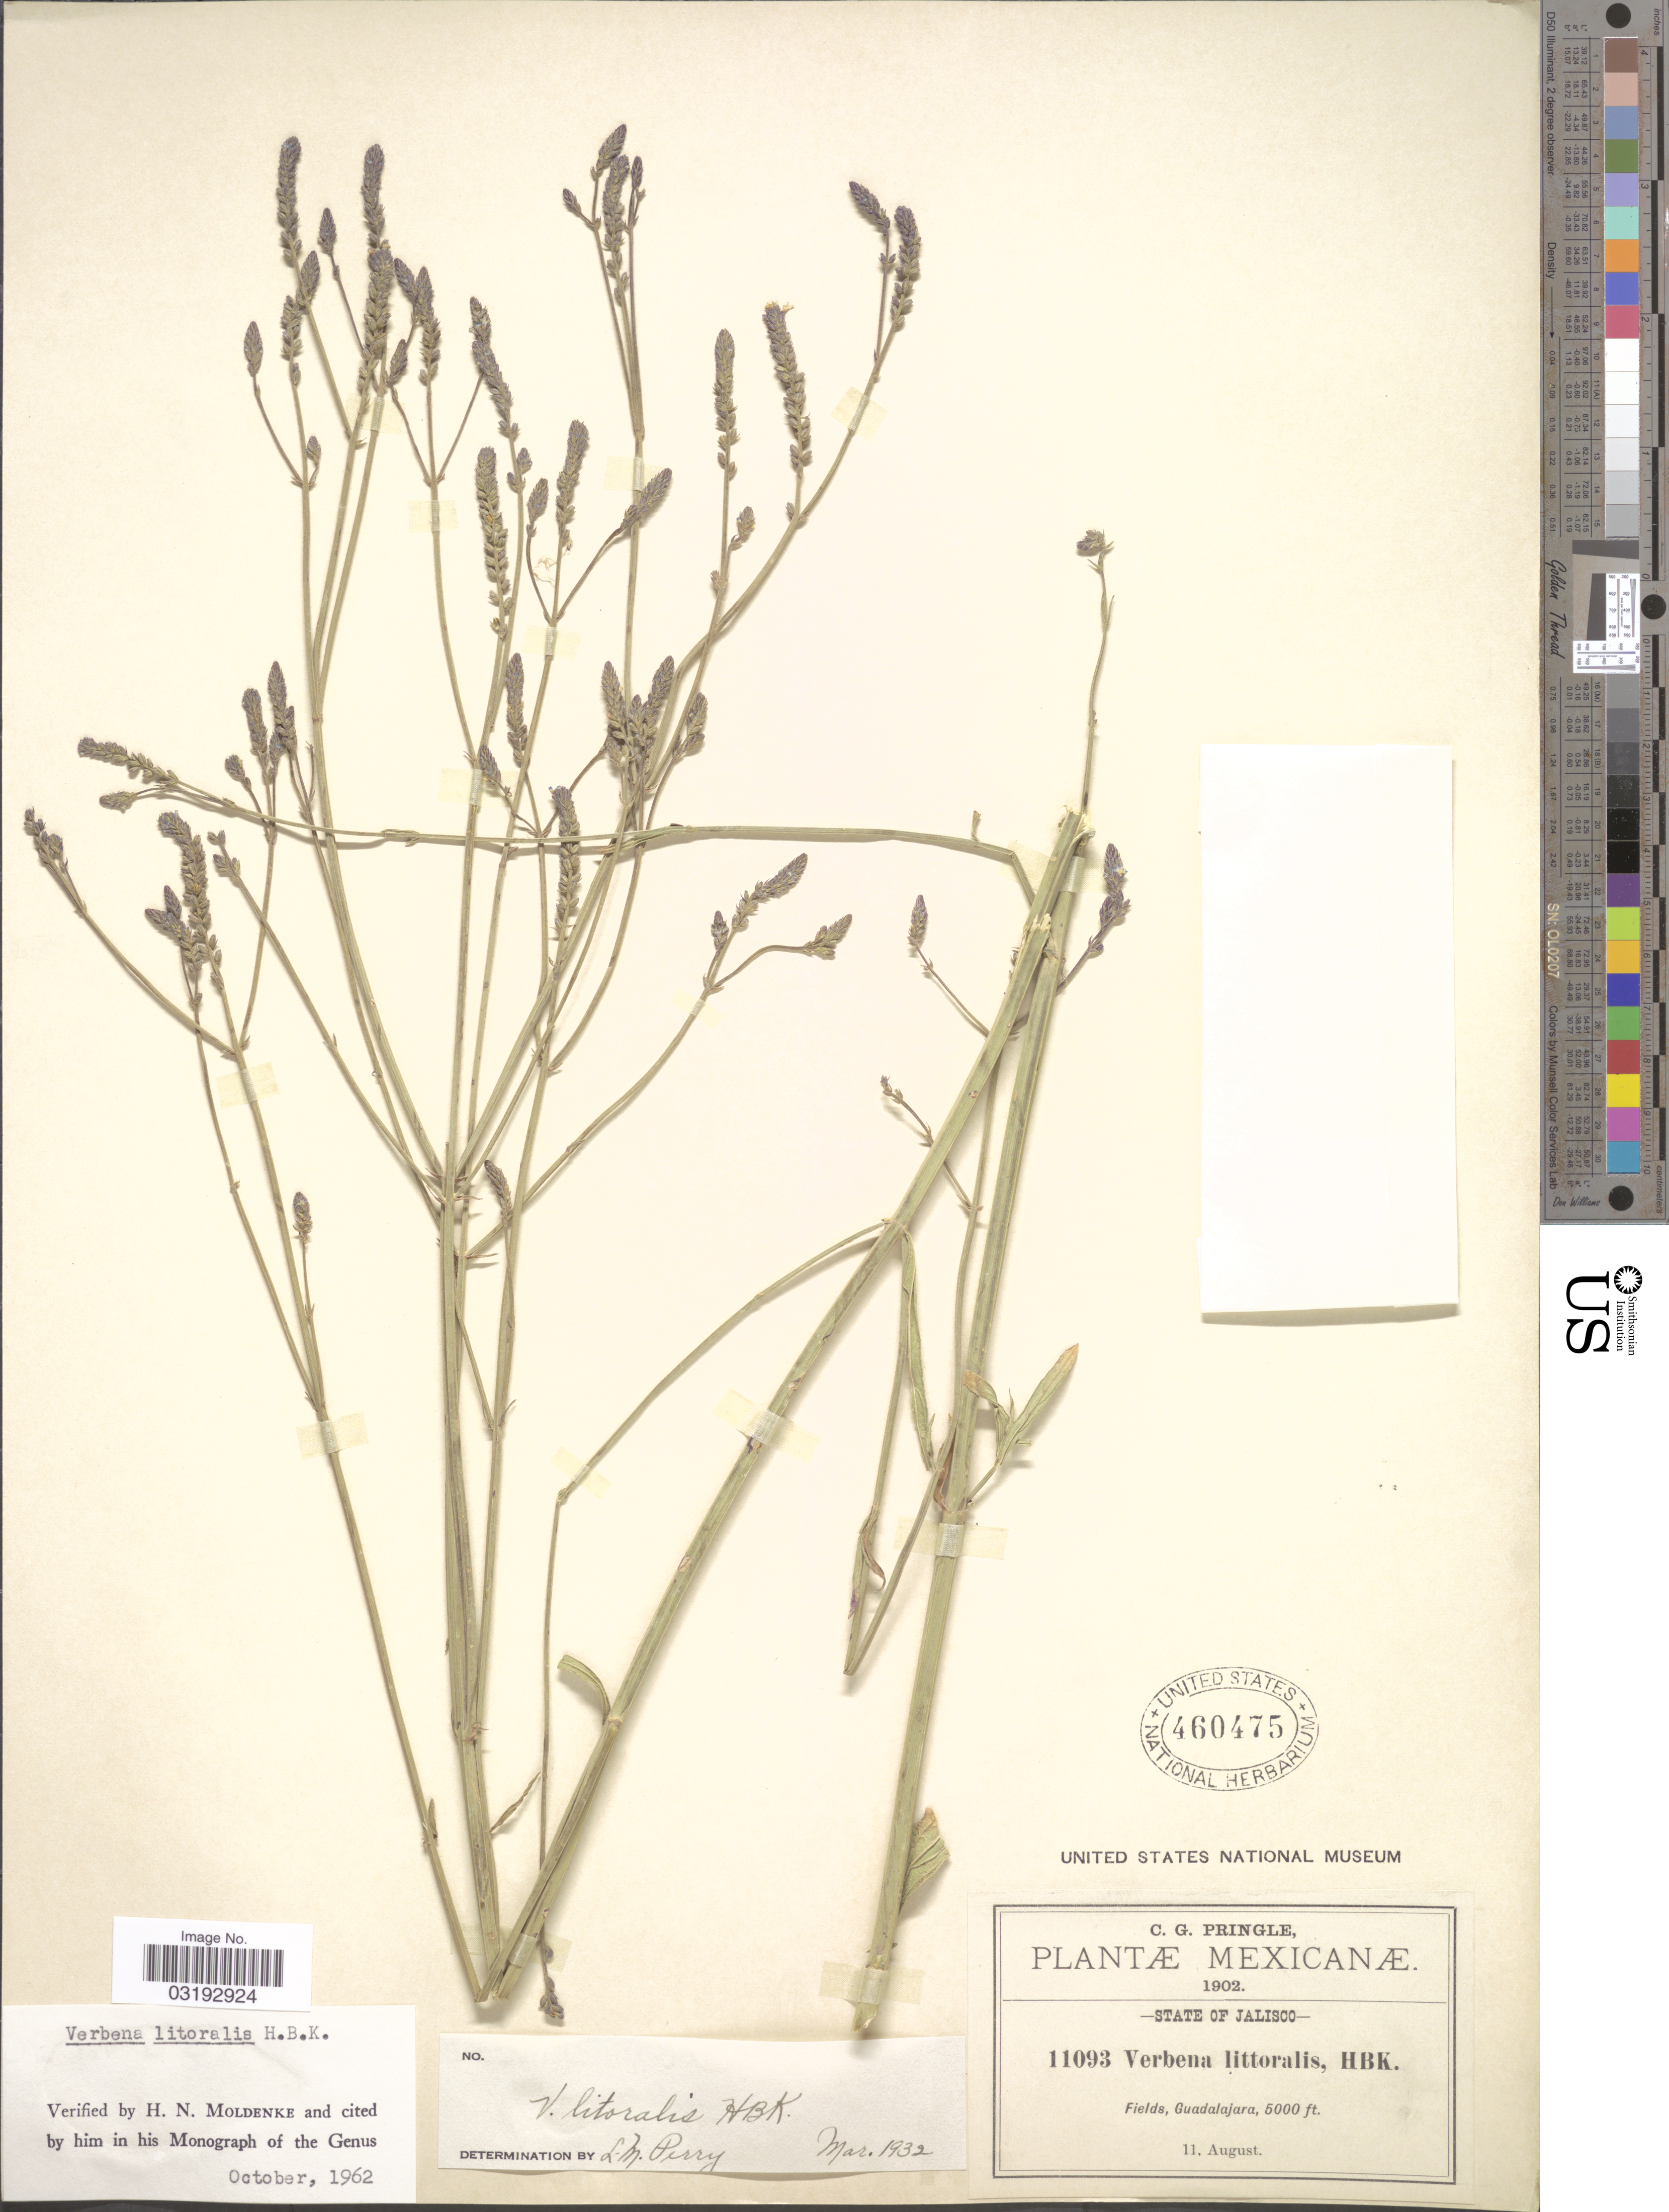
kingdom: Plantae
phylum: Tracheophyta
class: Magnoliopsida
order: Lamiales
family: Verbenaceae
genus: Verbena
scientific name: Verbena litoralis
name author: Kunth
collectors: C. G. Pringle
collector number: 11093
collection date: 1902-08-11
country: Mexico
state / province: Jalisco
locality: Fields, Guadalajara.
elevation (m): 1524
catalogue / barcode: US 460475